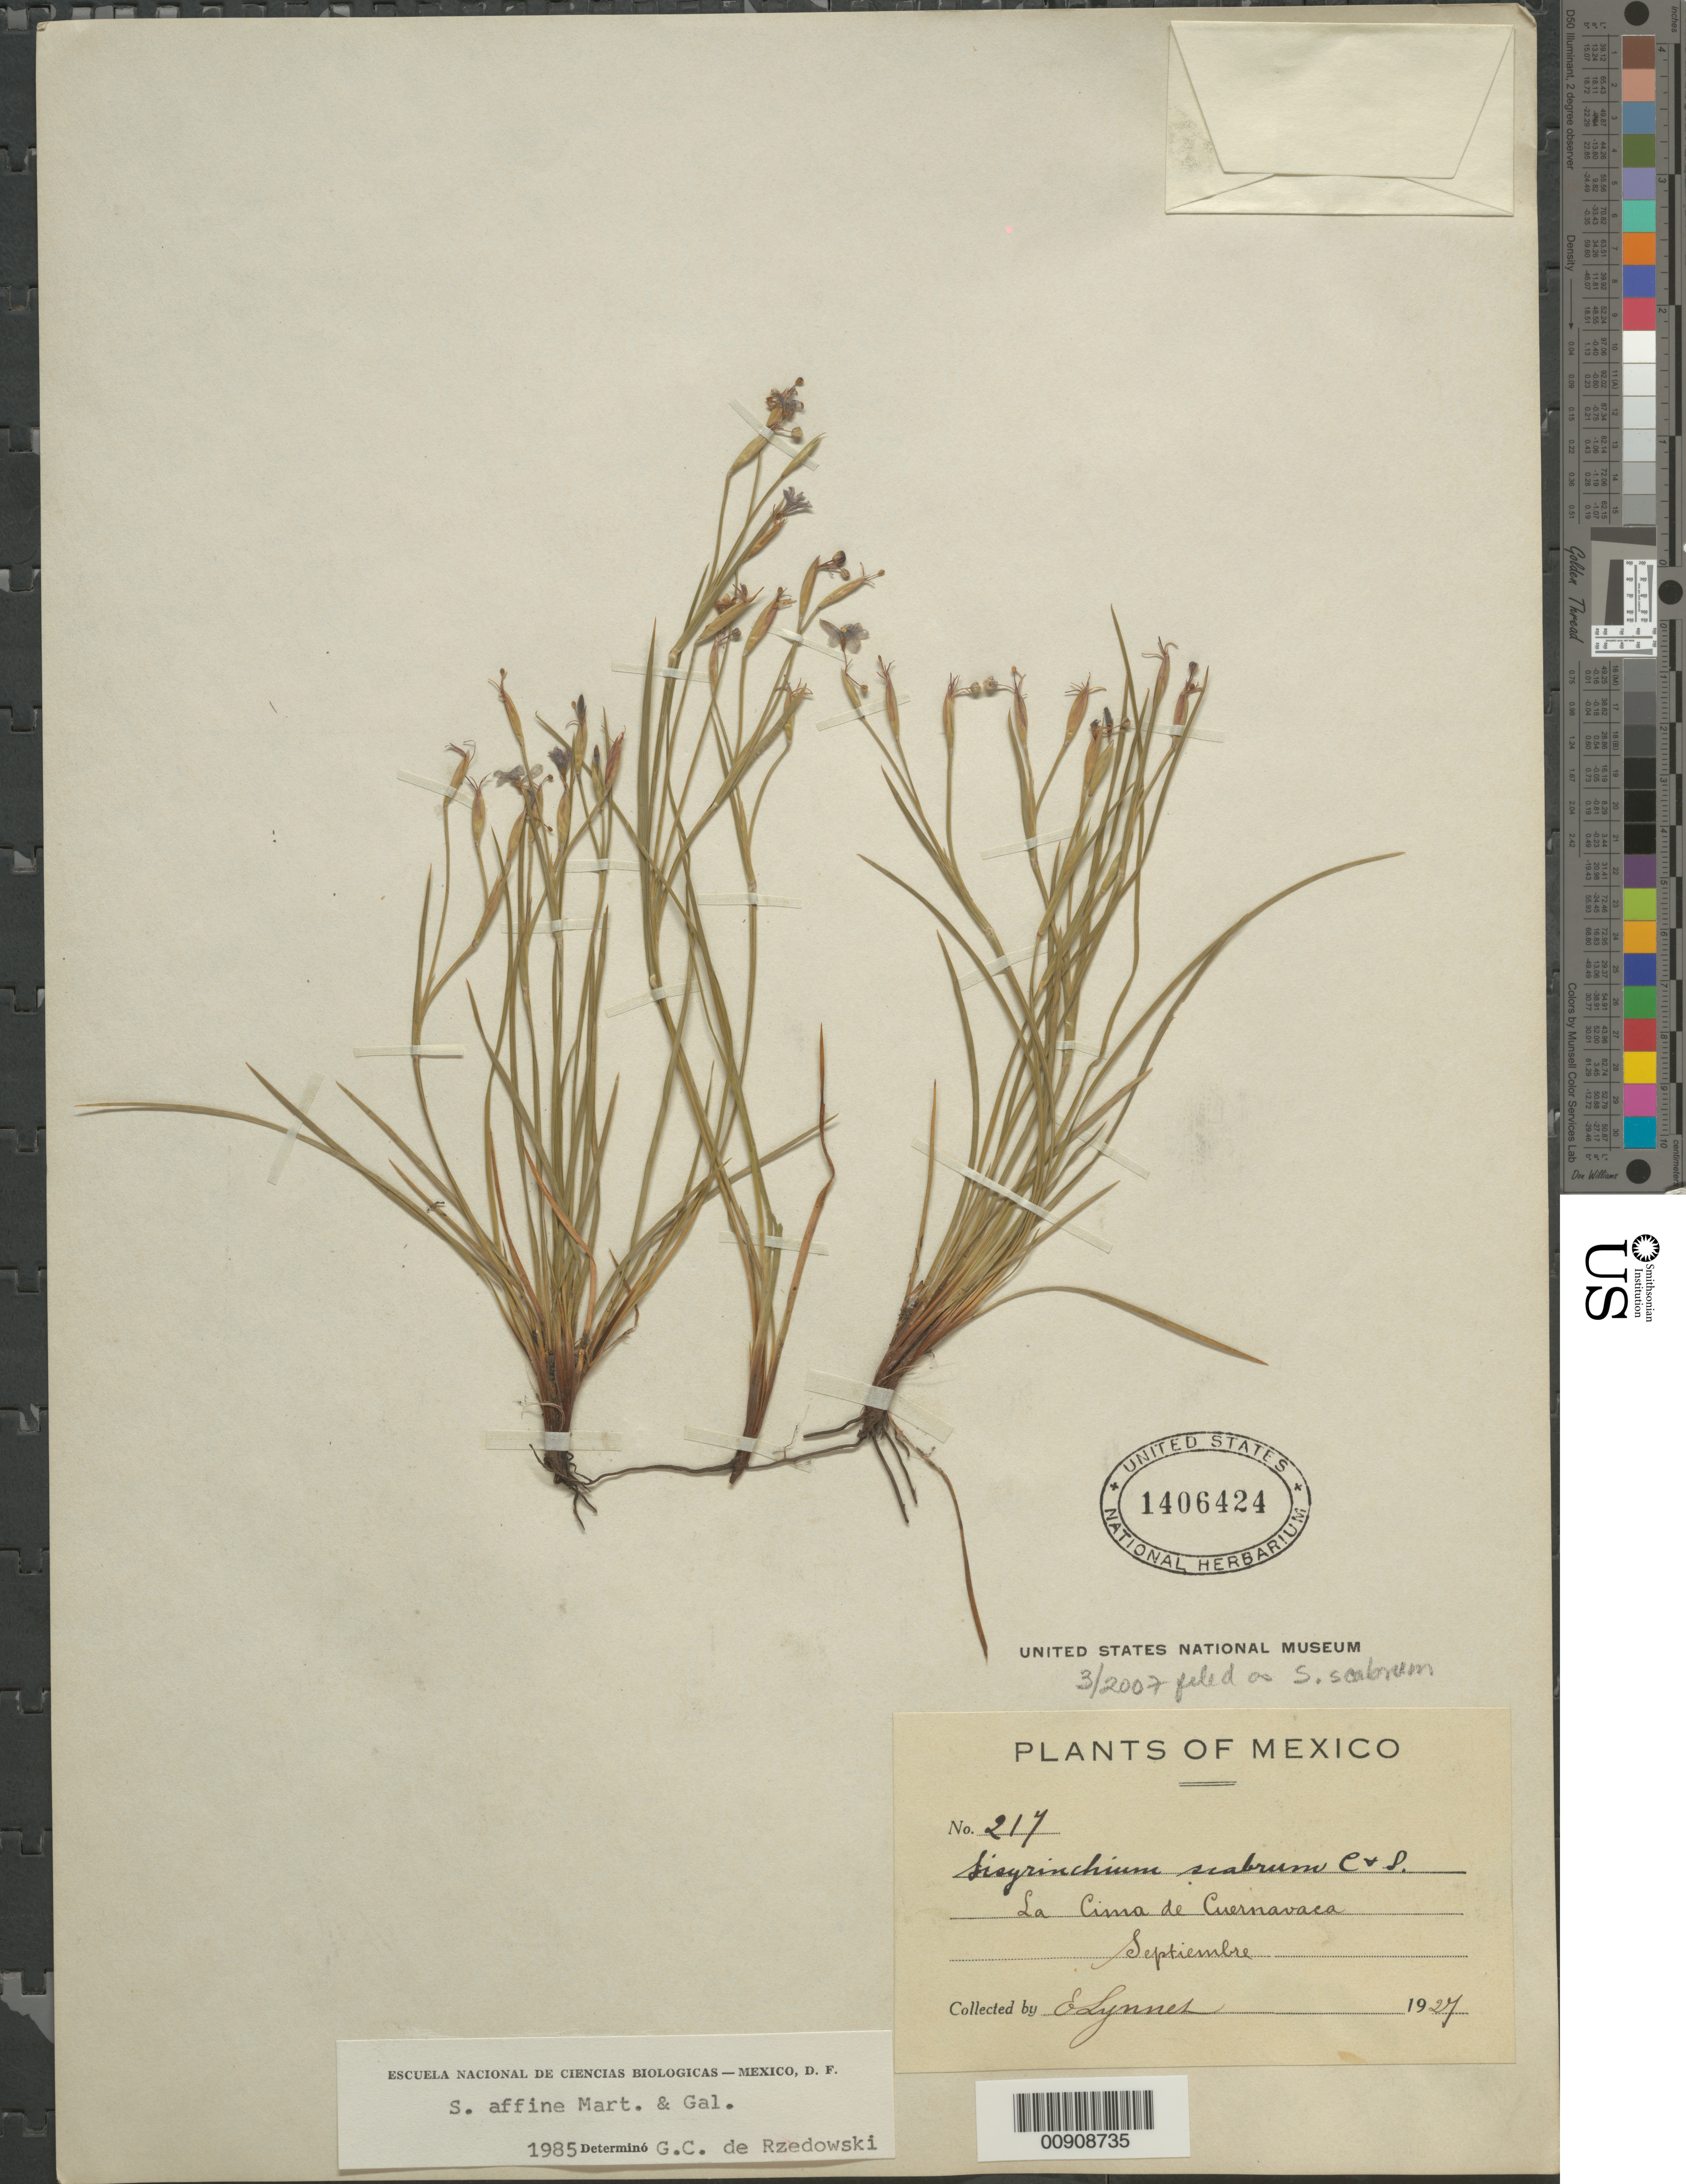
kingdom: Plantae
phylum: Tracheophyta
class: Liliopsida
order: Asparagales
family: Iridaceae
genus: Sisyrinchium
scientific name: Sisyrinchium scabrum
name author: Schltdl. & Cham.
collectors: Bro. E. Lyonnet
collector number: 217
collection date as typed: Sep 1927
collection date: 1927-09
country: Mexico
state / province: Morelos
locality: La Cima de Cuernavaca.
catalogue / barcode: US 1406424